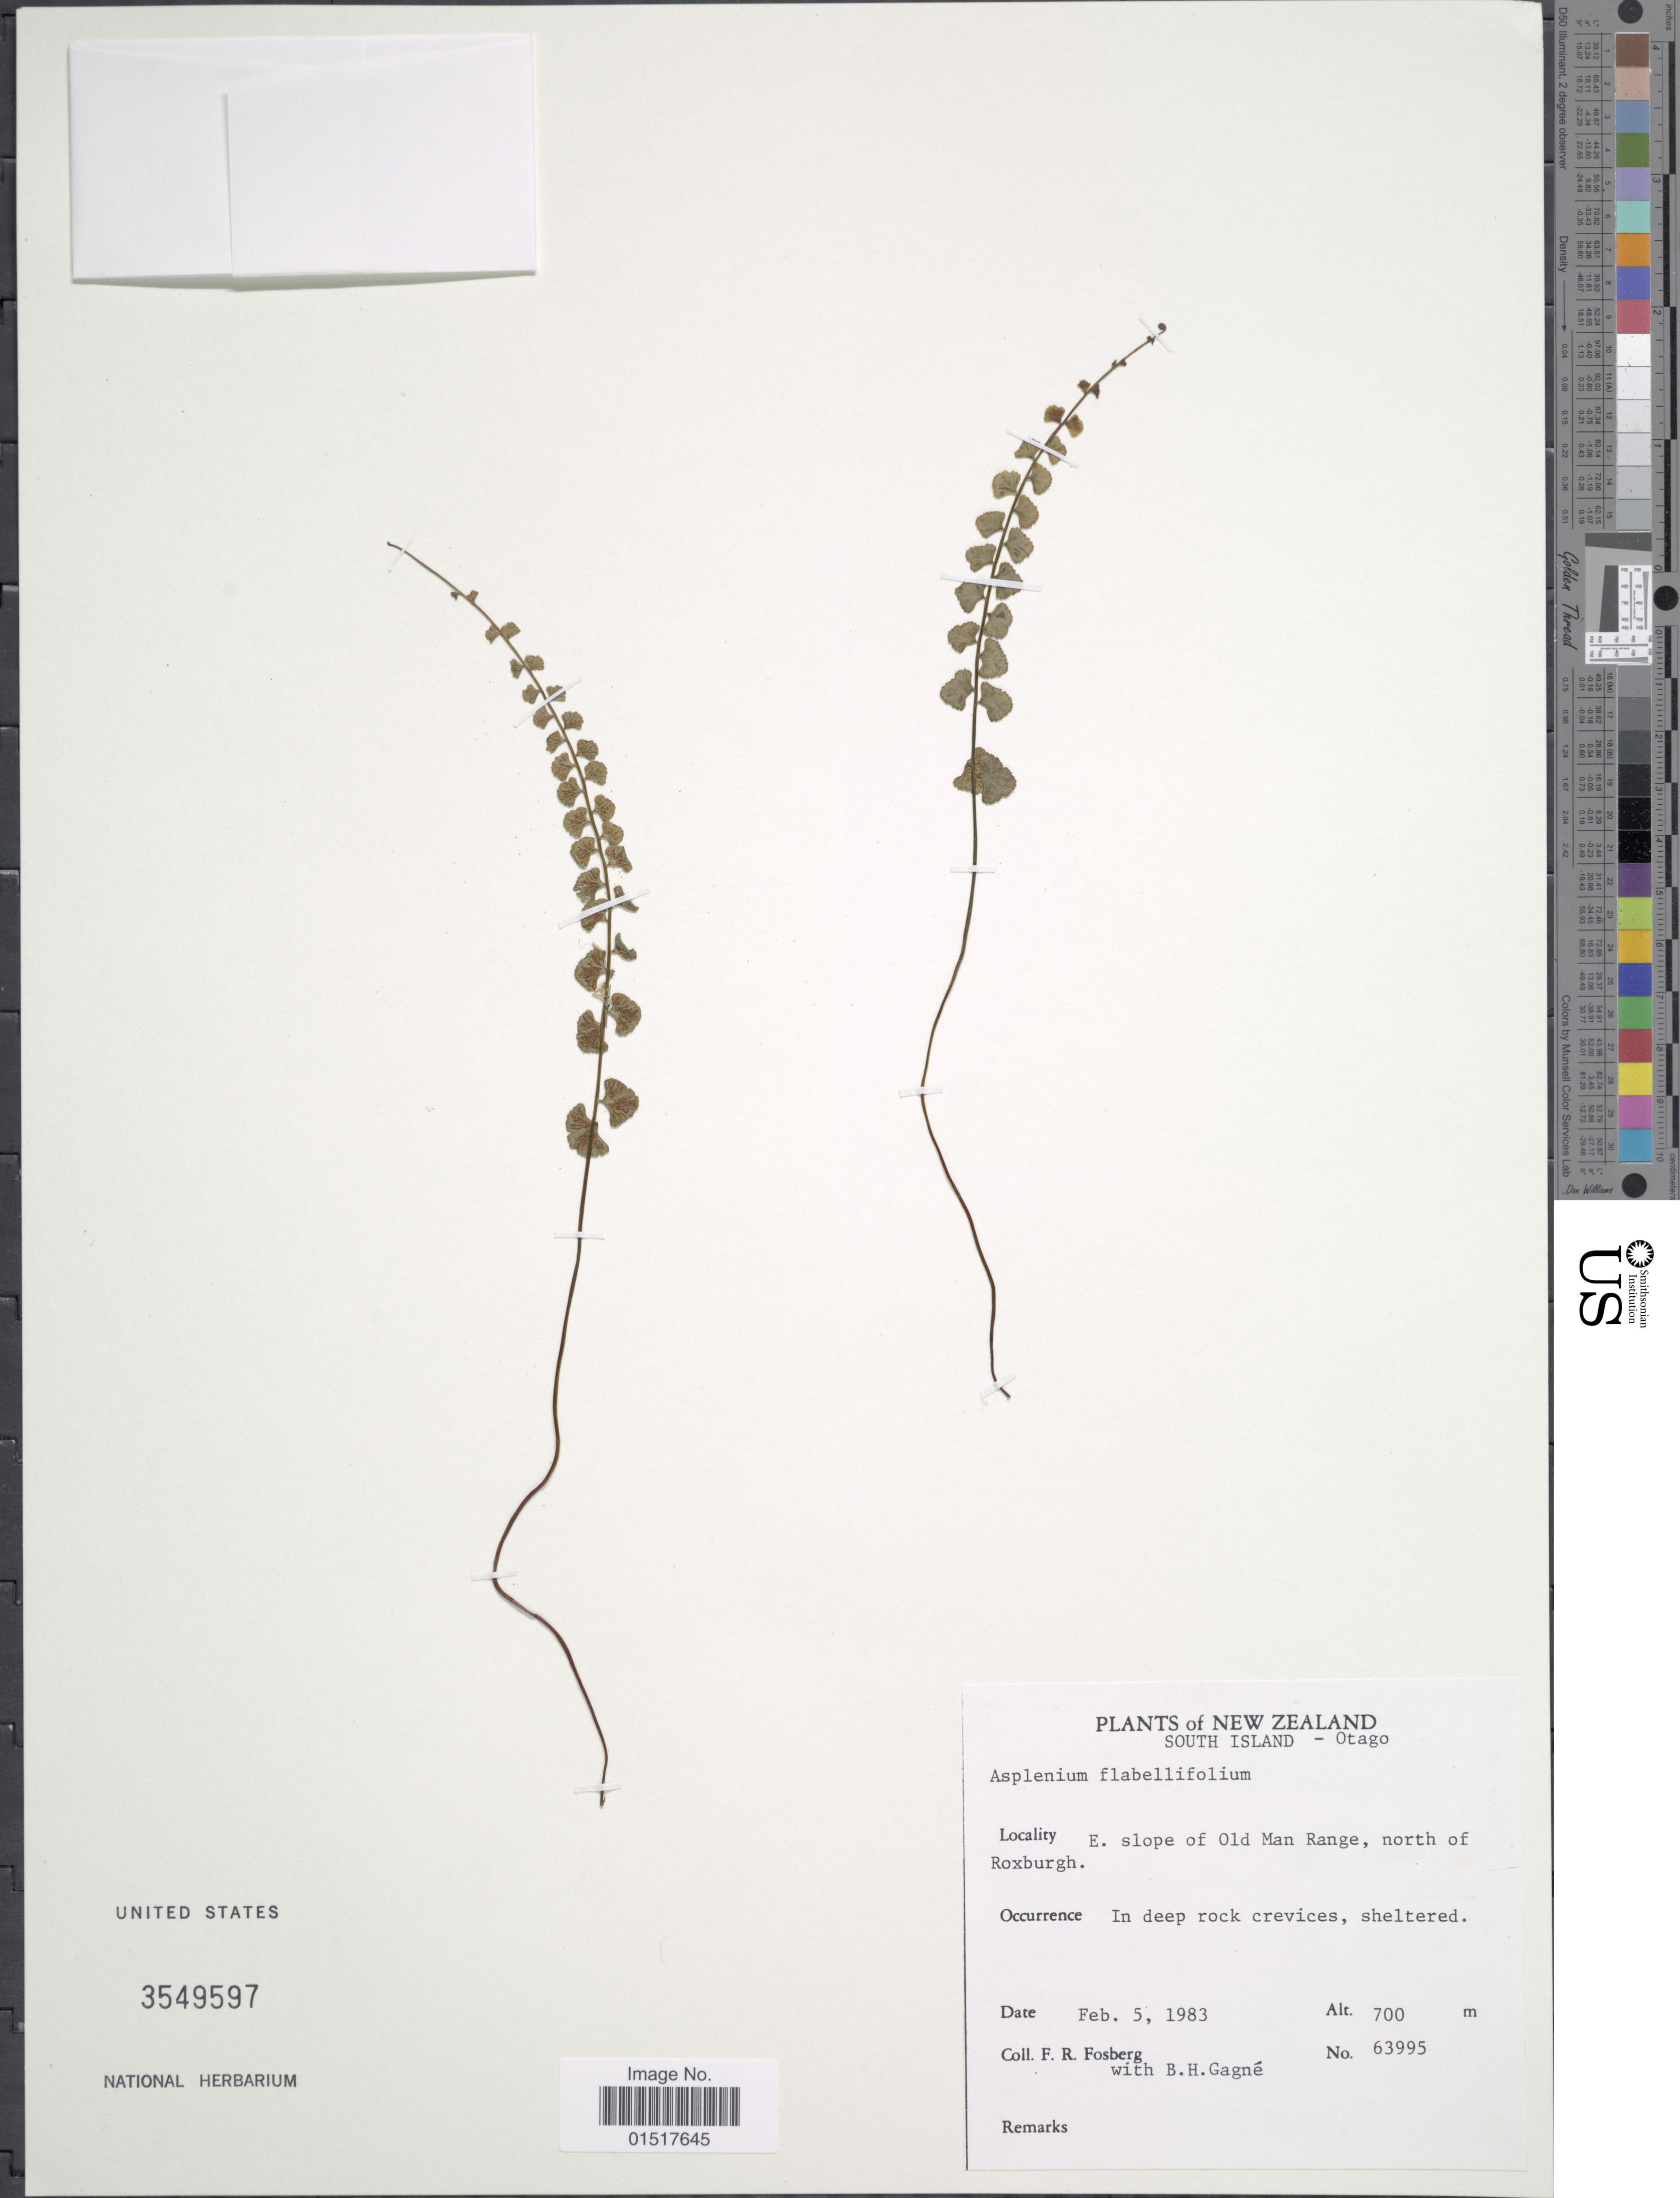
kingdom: Plantae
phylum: Tracheophyta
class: Polypodiopsida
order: Polypodiales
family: Aspleniaceae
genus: Asplenium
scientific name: Asplenium flabellifolium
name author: Cav.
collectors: F. R. Fosberg & B. H. Gagné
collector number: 63995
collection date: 1983-02-05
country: New Zealand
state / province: Otago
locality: South Island. E. slope of Old Man Range, north of Roxburgh.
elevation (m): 700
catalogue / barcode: US 3549597